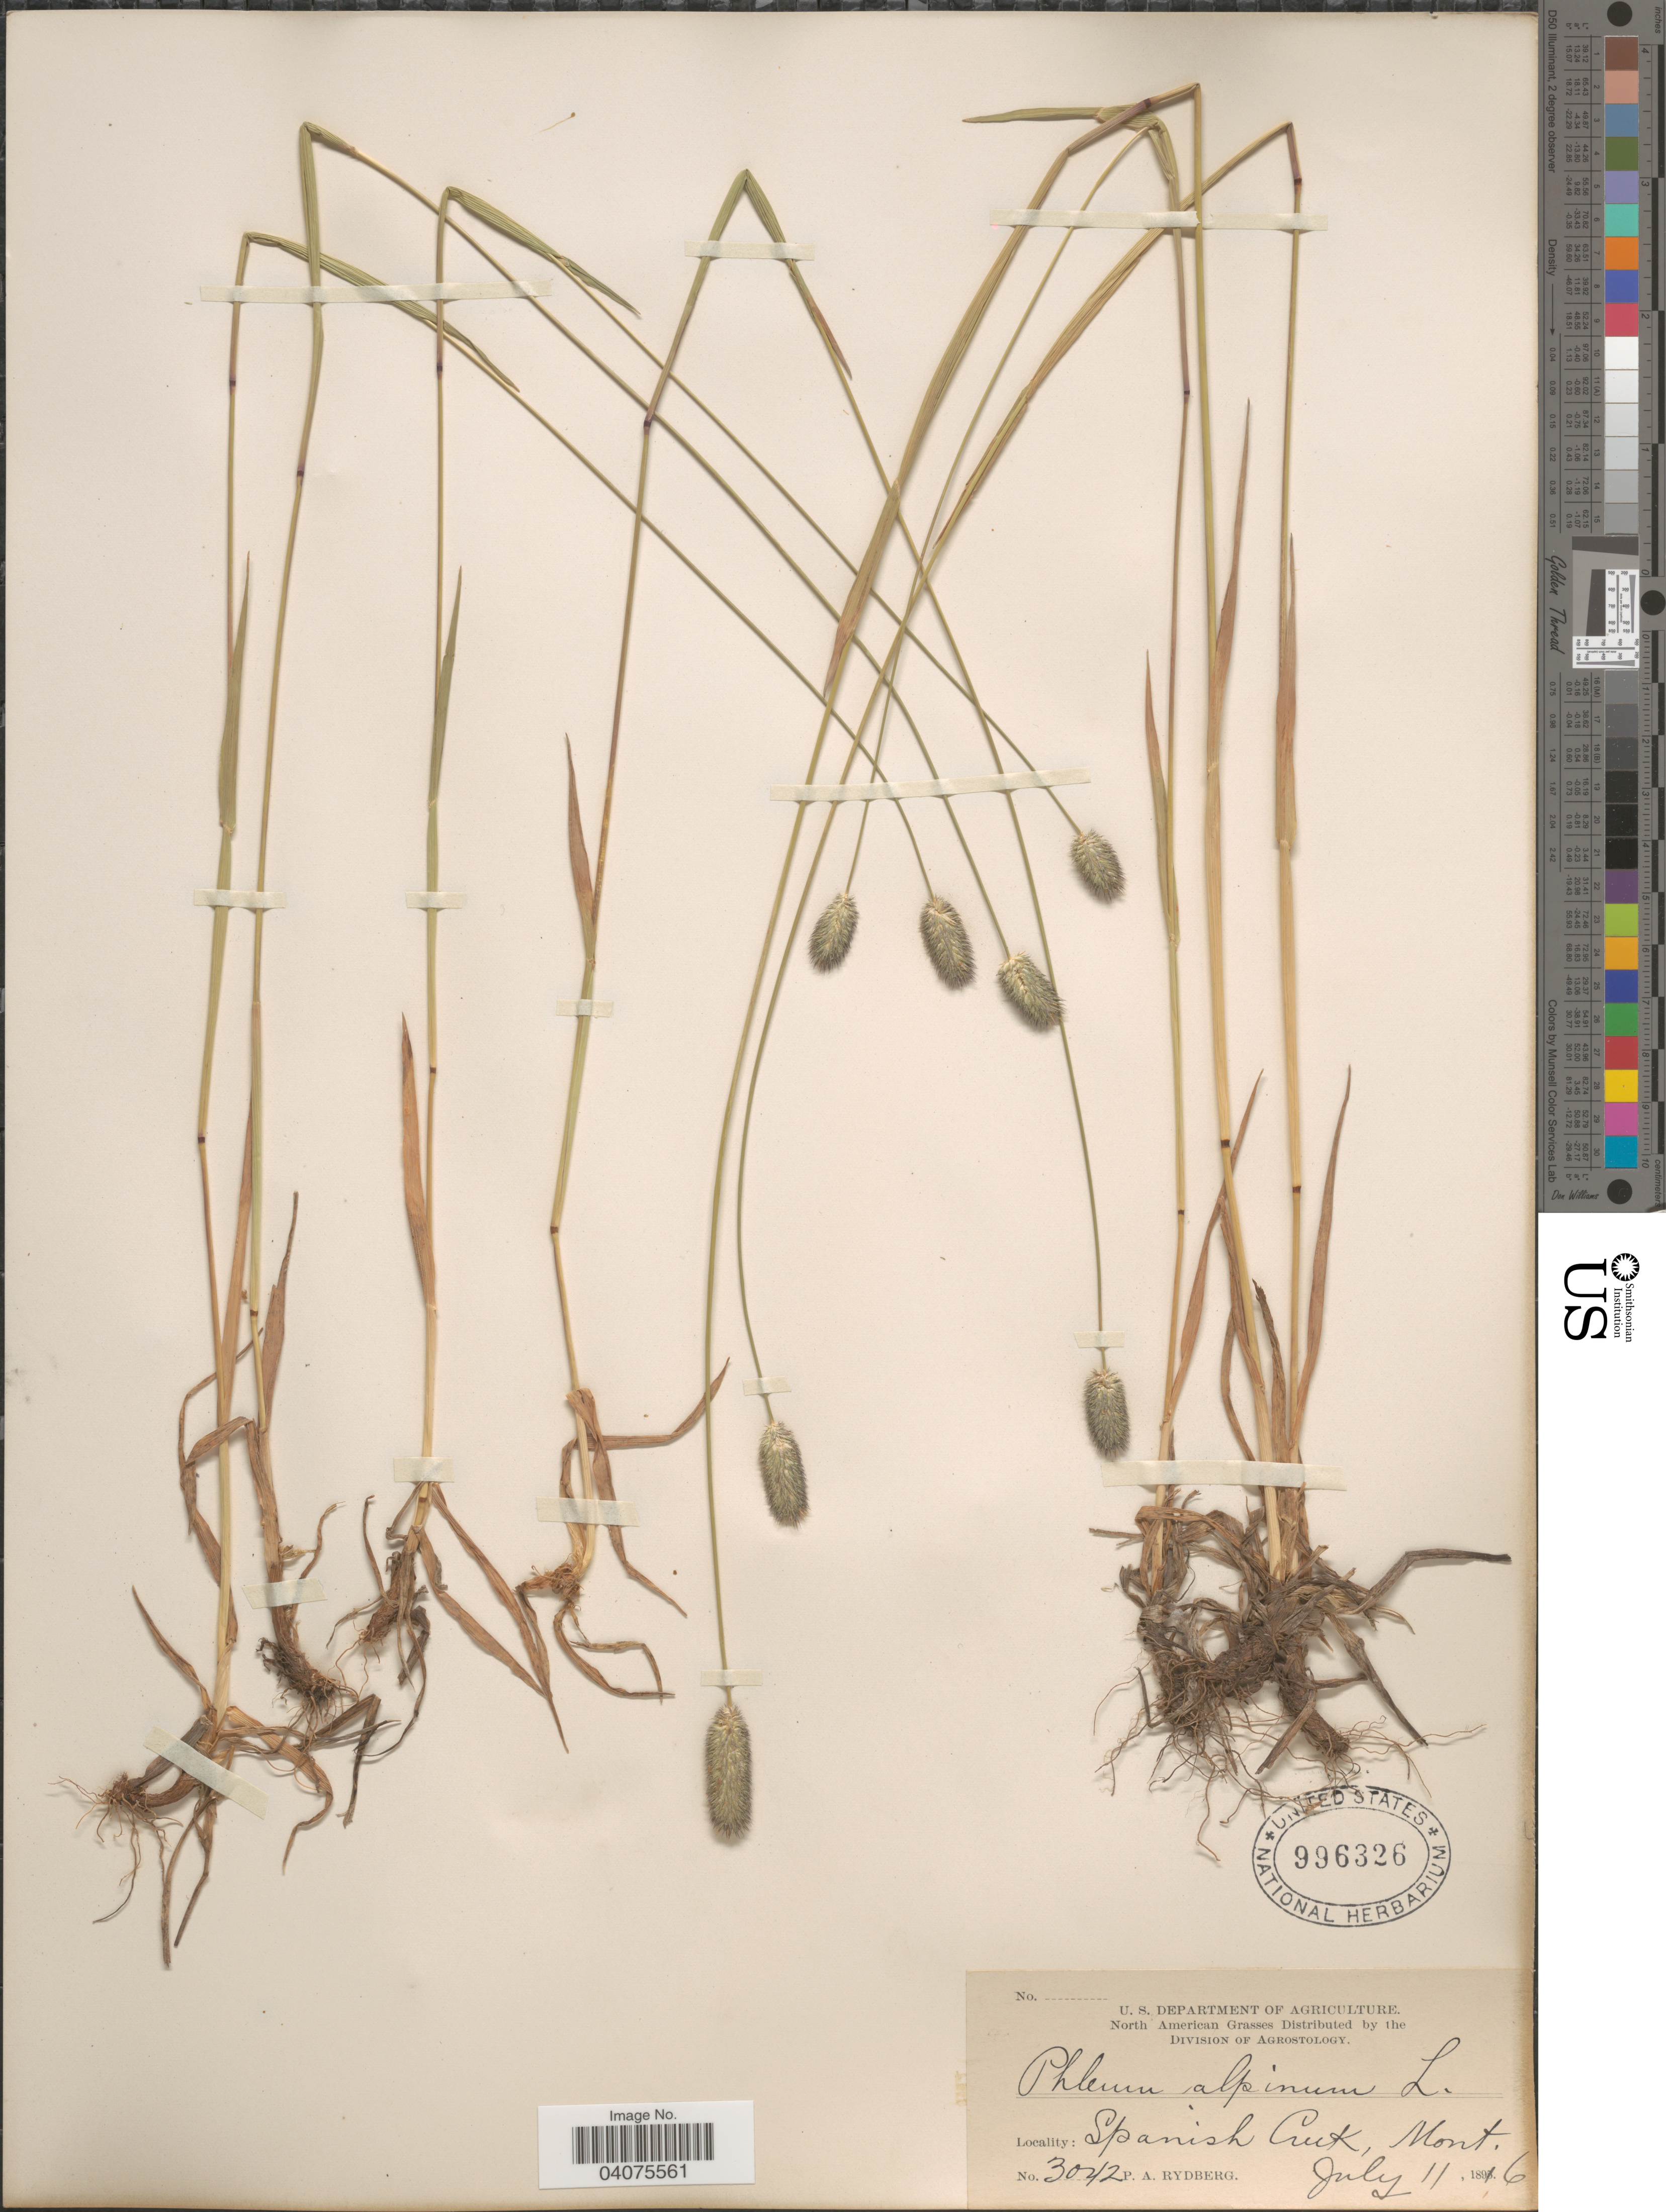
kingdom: Plantae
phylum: Tracheophyta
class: Liliopsida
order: Poales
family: Poaceae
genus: Phleum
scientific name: Phleum alpinum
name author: L.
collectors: P. A. Rydberg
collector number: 3042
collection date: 1896-07-11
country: United States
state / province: Montana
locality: Spanish Creek.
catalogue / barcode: US 996326